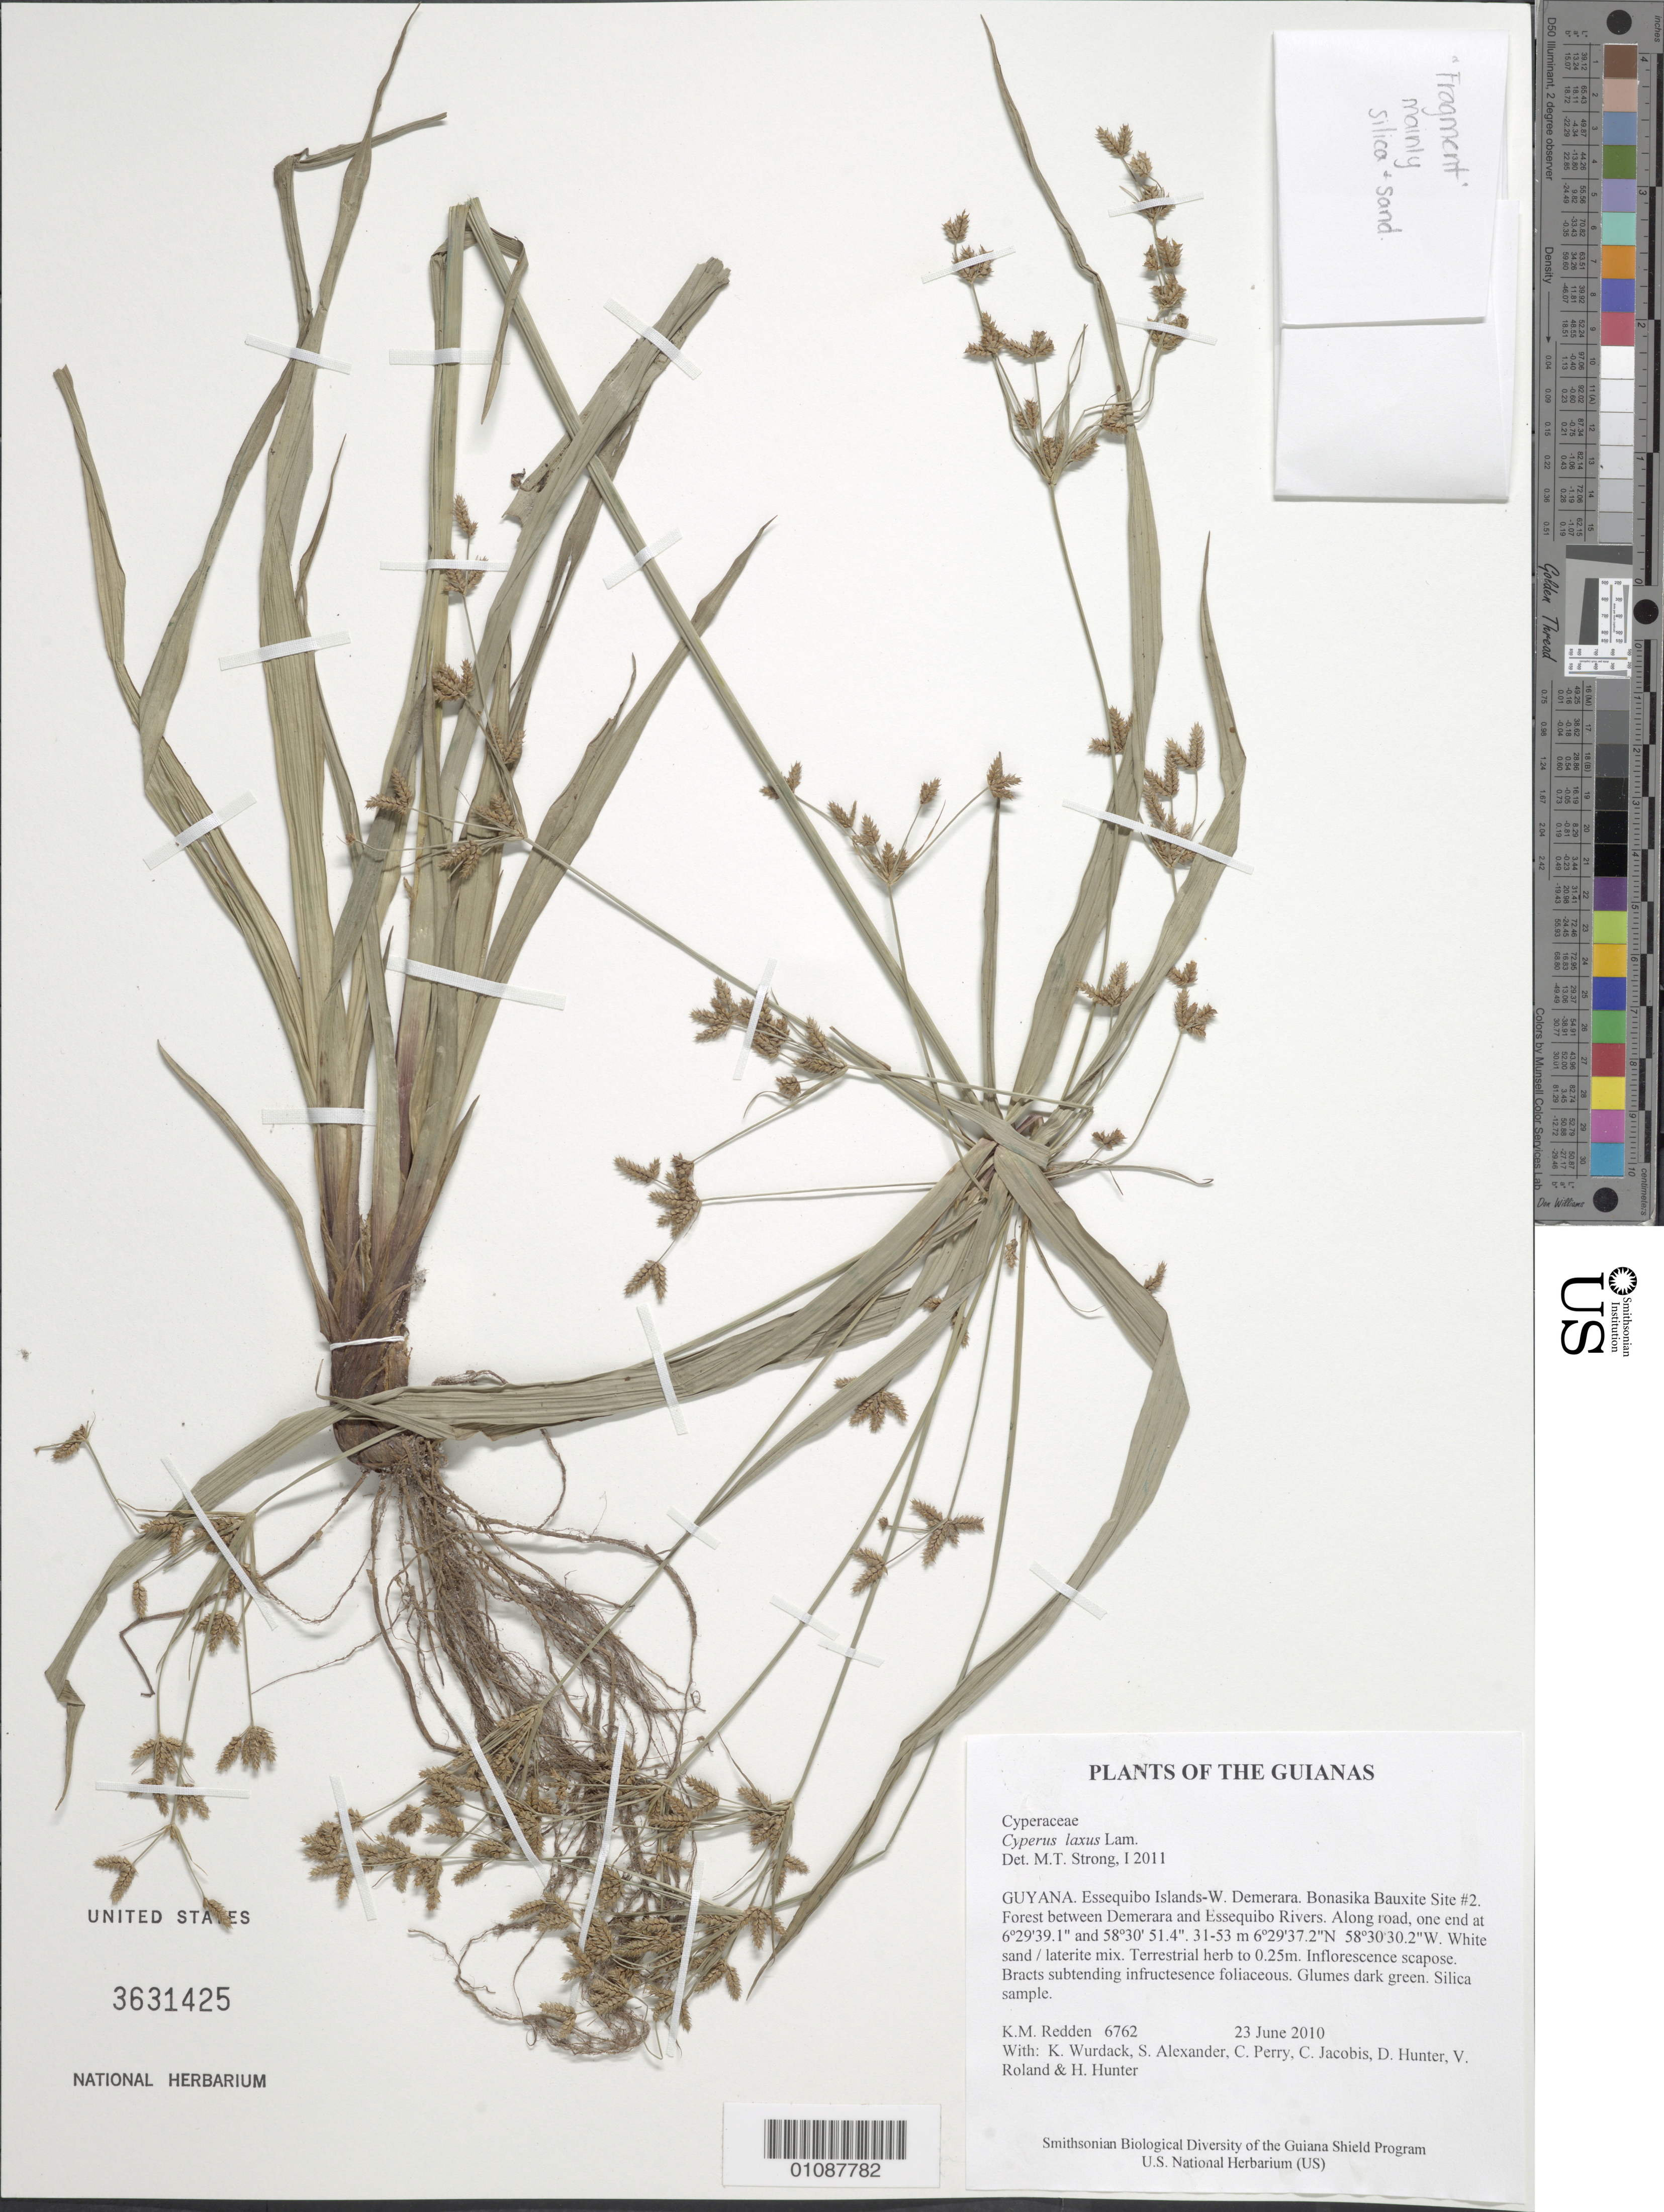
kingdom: Plantae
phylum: Tracheophyta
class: Liliopsida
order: Poales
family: Cyperaceae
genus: Cyperus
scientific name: Cyperus laxus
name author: Lam.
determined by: Strong, M. T., (US), Smithsonian Institution - National Museum of Natural History (UNITED STATES)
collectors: K. M. Redden, K. Wurdack, S. N. Alexander, C. Perry, C. Jacobis, D. Hunter, V. Roland & H. Hunter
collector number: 6762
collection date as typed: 23 June 2010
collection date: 2010-06-23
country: Guyana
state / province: Essequibo Isl-W. Demerara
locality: Bonasika Bauxite Site #2. Forest between Demerara and Essequibo Rivers. Along road, one end at 6º29'39.1" and 58º30' 51.4"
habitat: White sand / laterite mix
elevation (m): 31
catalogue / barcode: US 3631425